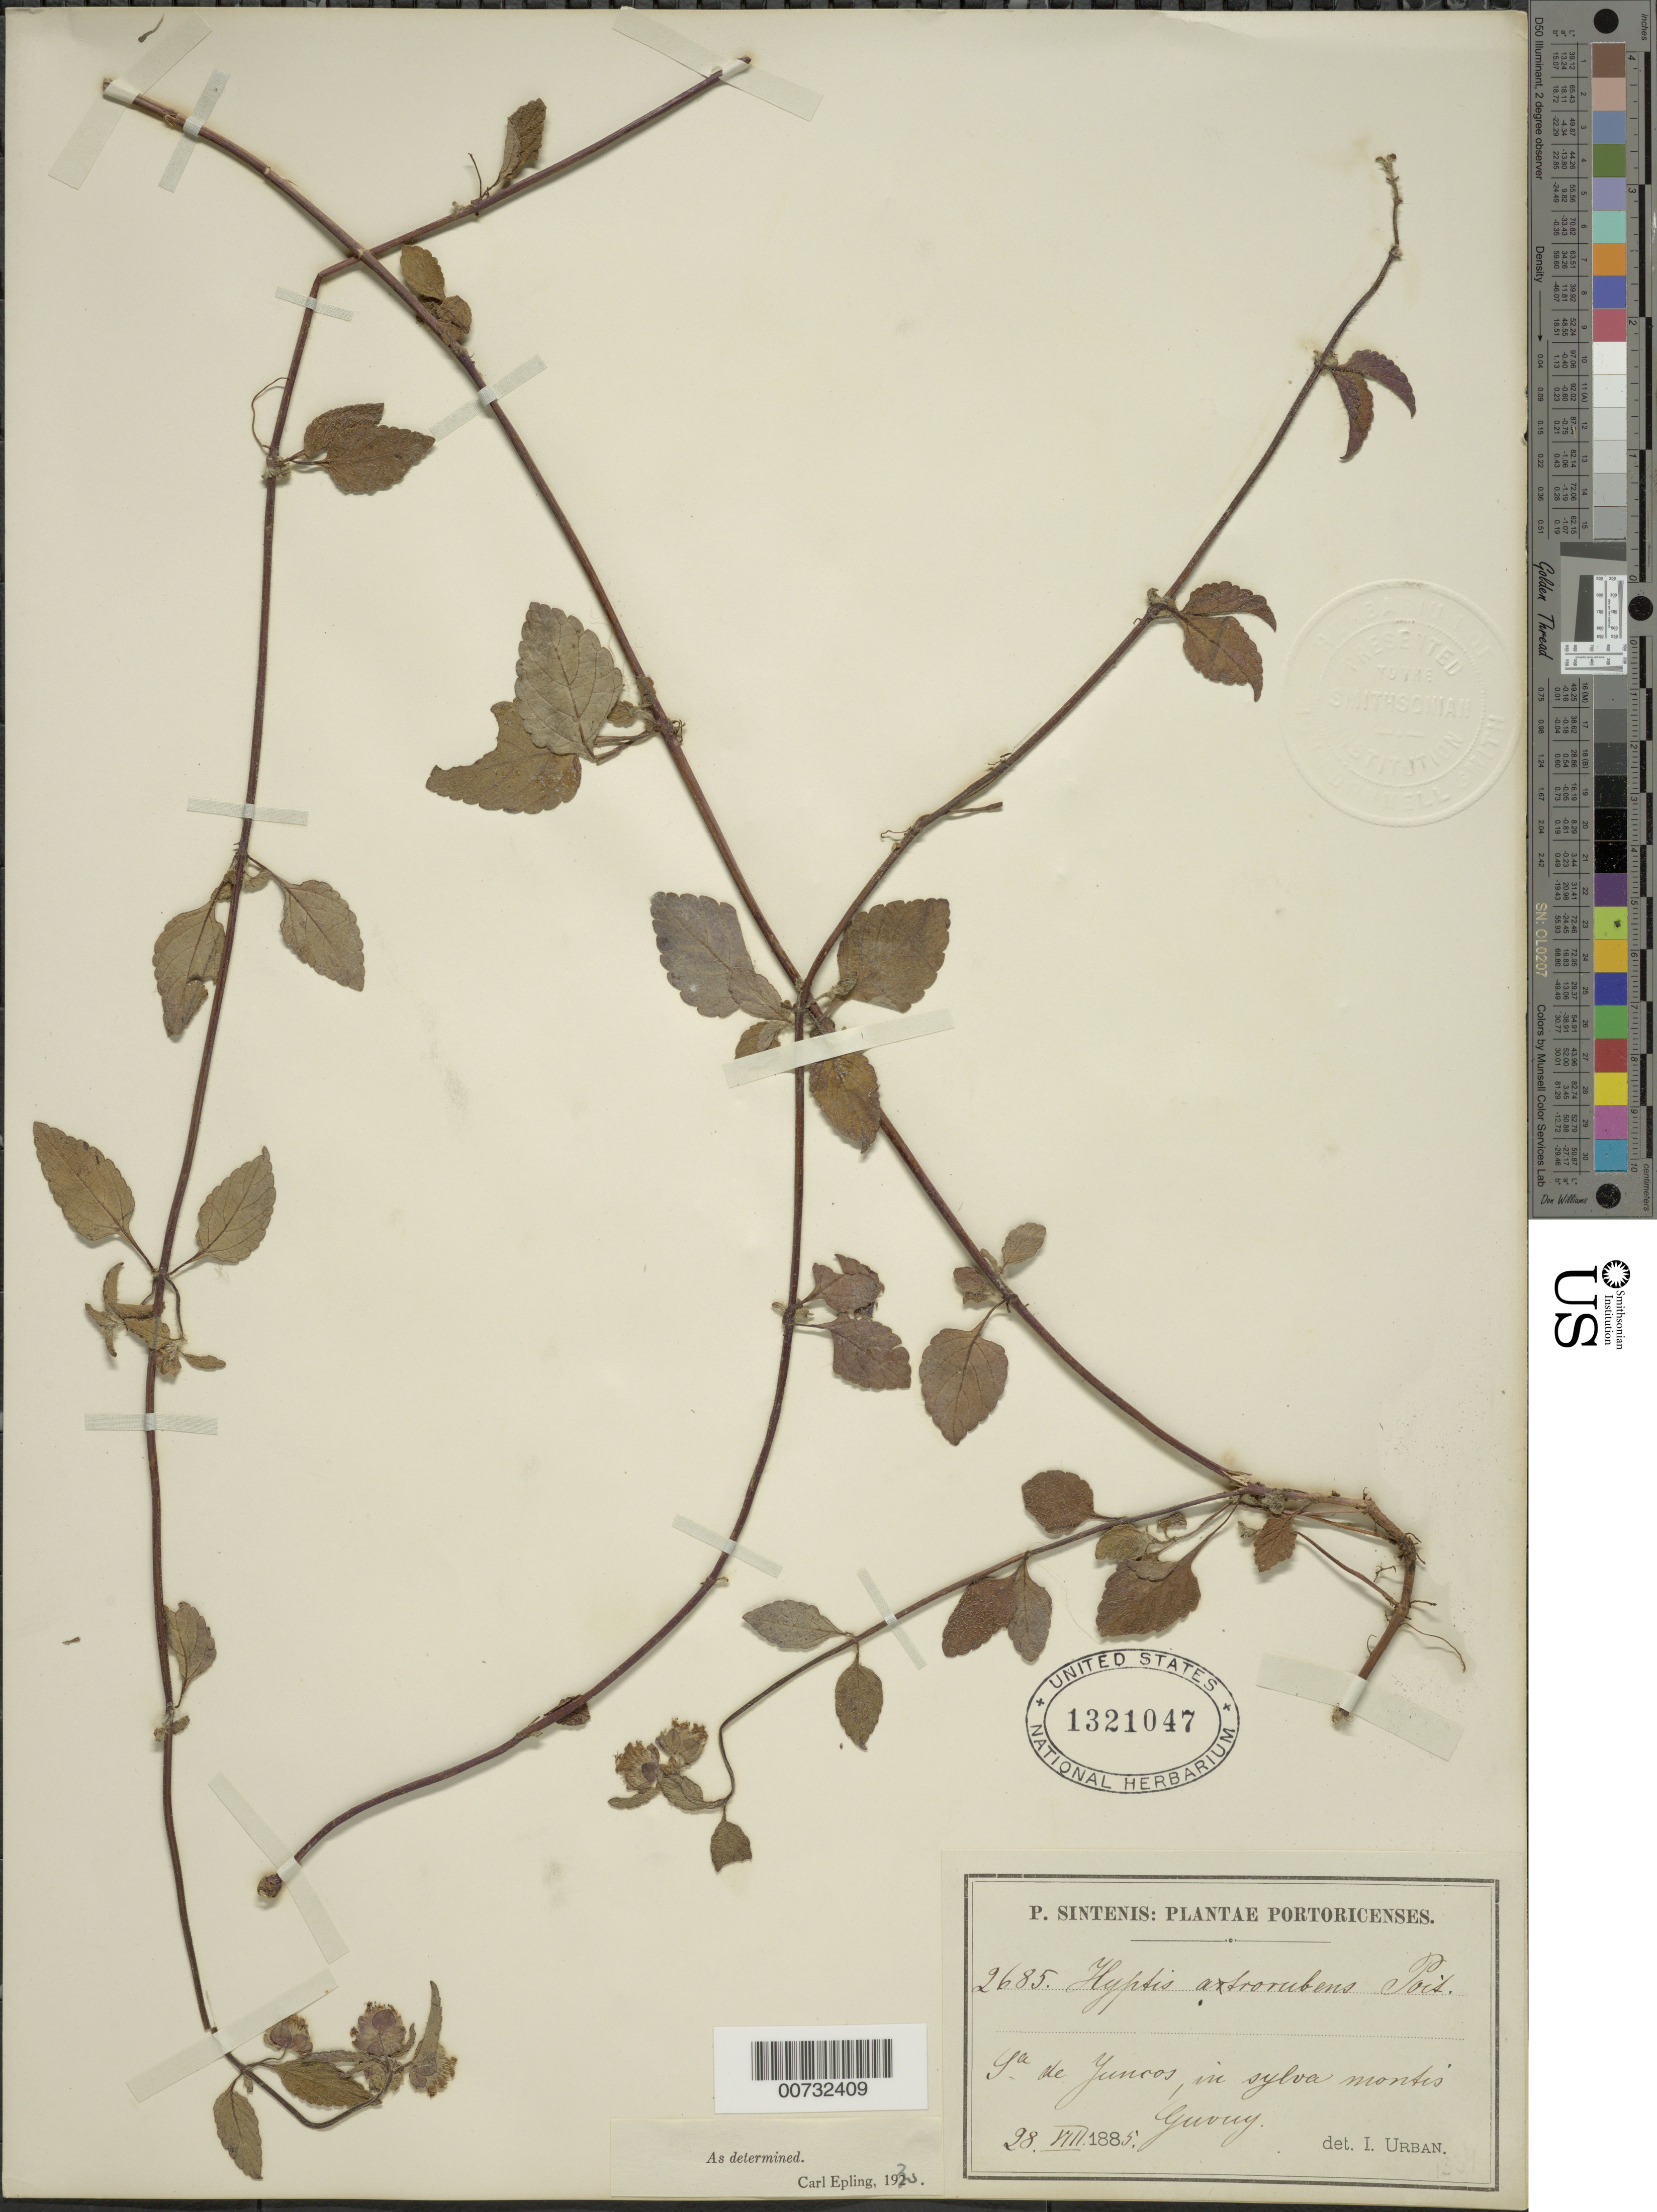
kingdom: Plantae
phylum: Tracheophyta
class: Magnoliopsida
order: Lamiales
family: Lamiaceae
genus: Hyptis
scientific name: Hyptis atrorubens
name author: Poit.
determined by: Epling, C. C.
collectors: P. Sintenis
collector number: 2685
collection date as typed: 28 Aug 1885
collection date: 1885-08-28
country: Puerto Rico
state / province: Juncos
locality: Sierra de Juncos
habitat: In sylva montis Guvuy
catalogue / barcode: US 1321047